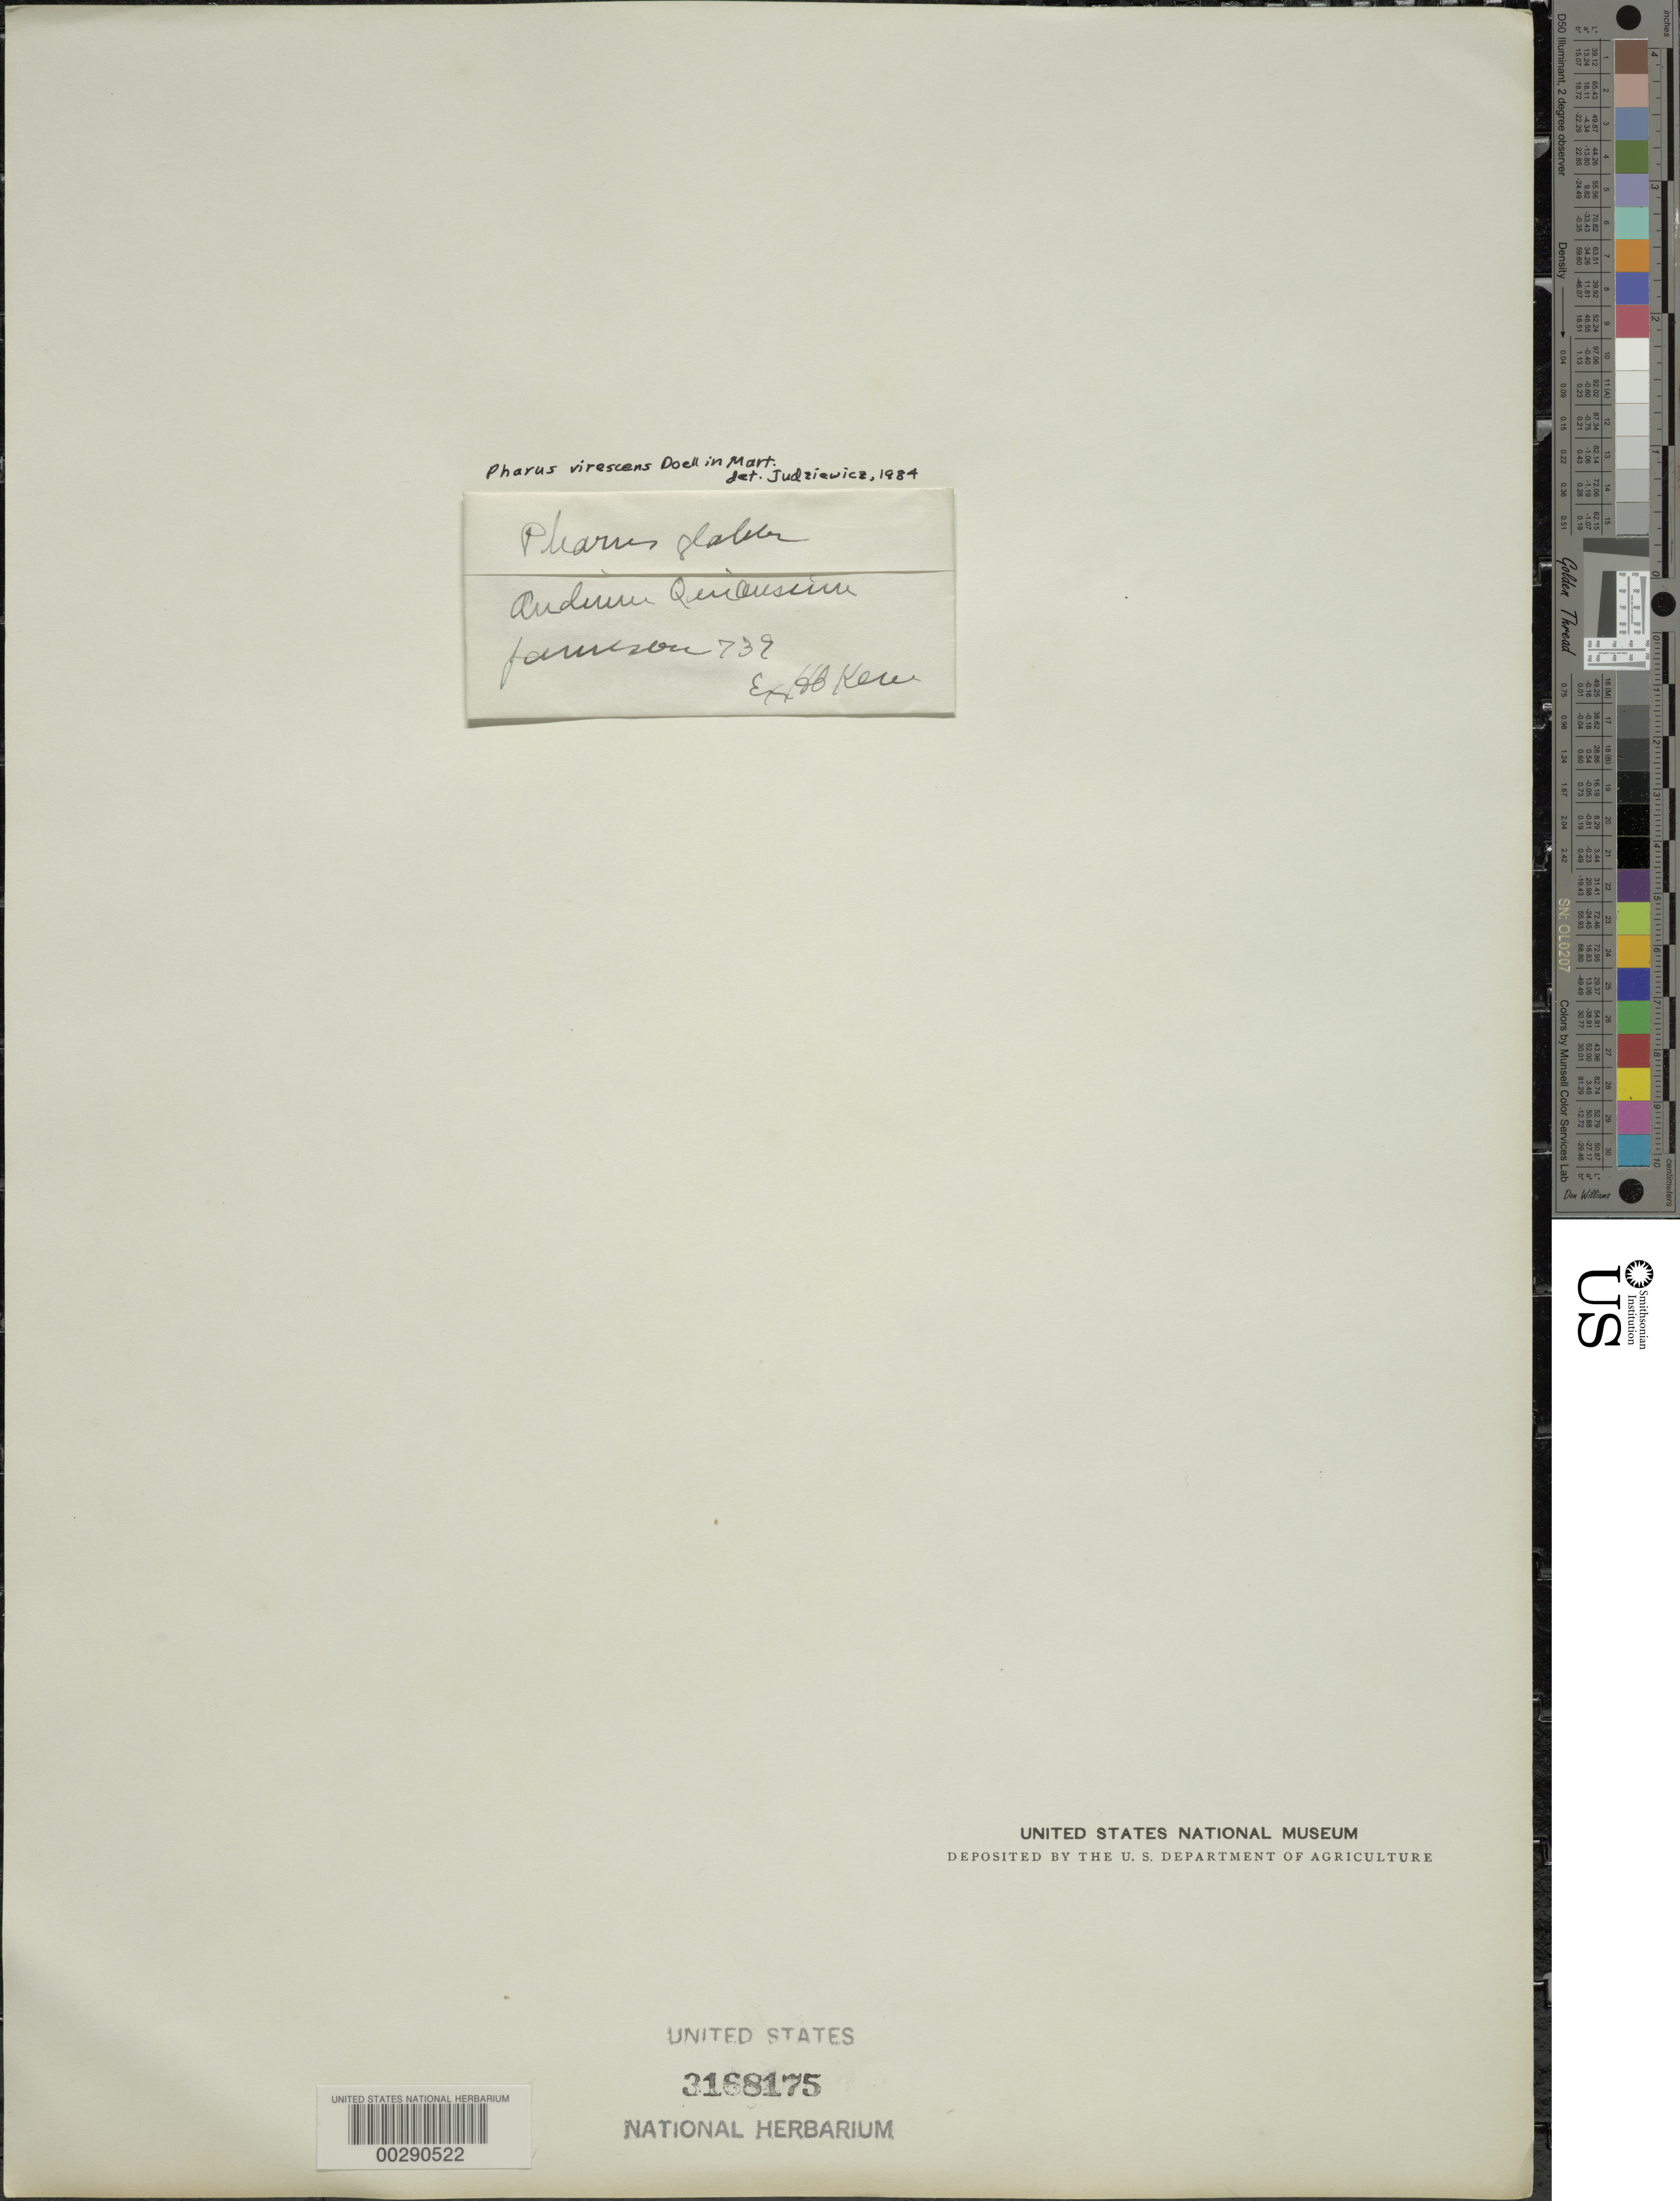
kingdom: Plantae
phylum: Tracheophyta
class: Liliopsida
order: Poales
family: Poaceae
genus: Pharus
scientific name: Pharus virescens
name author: Döll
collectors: -- Jameson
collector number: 739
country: Panama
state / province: Chiriquí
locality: Around San Felix.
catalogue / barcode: US 3168175